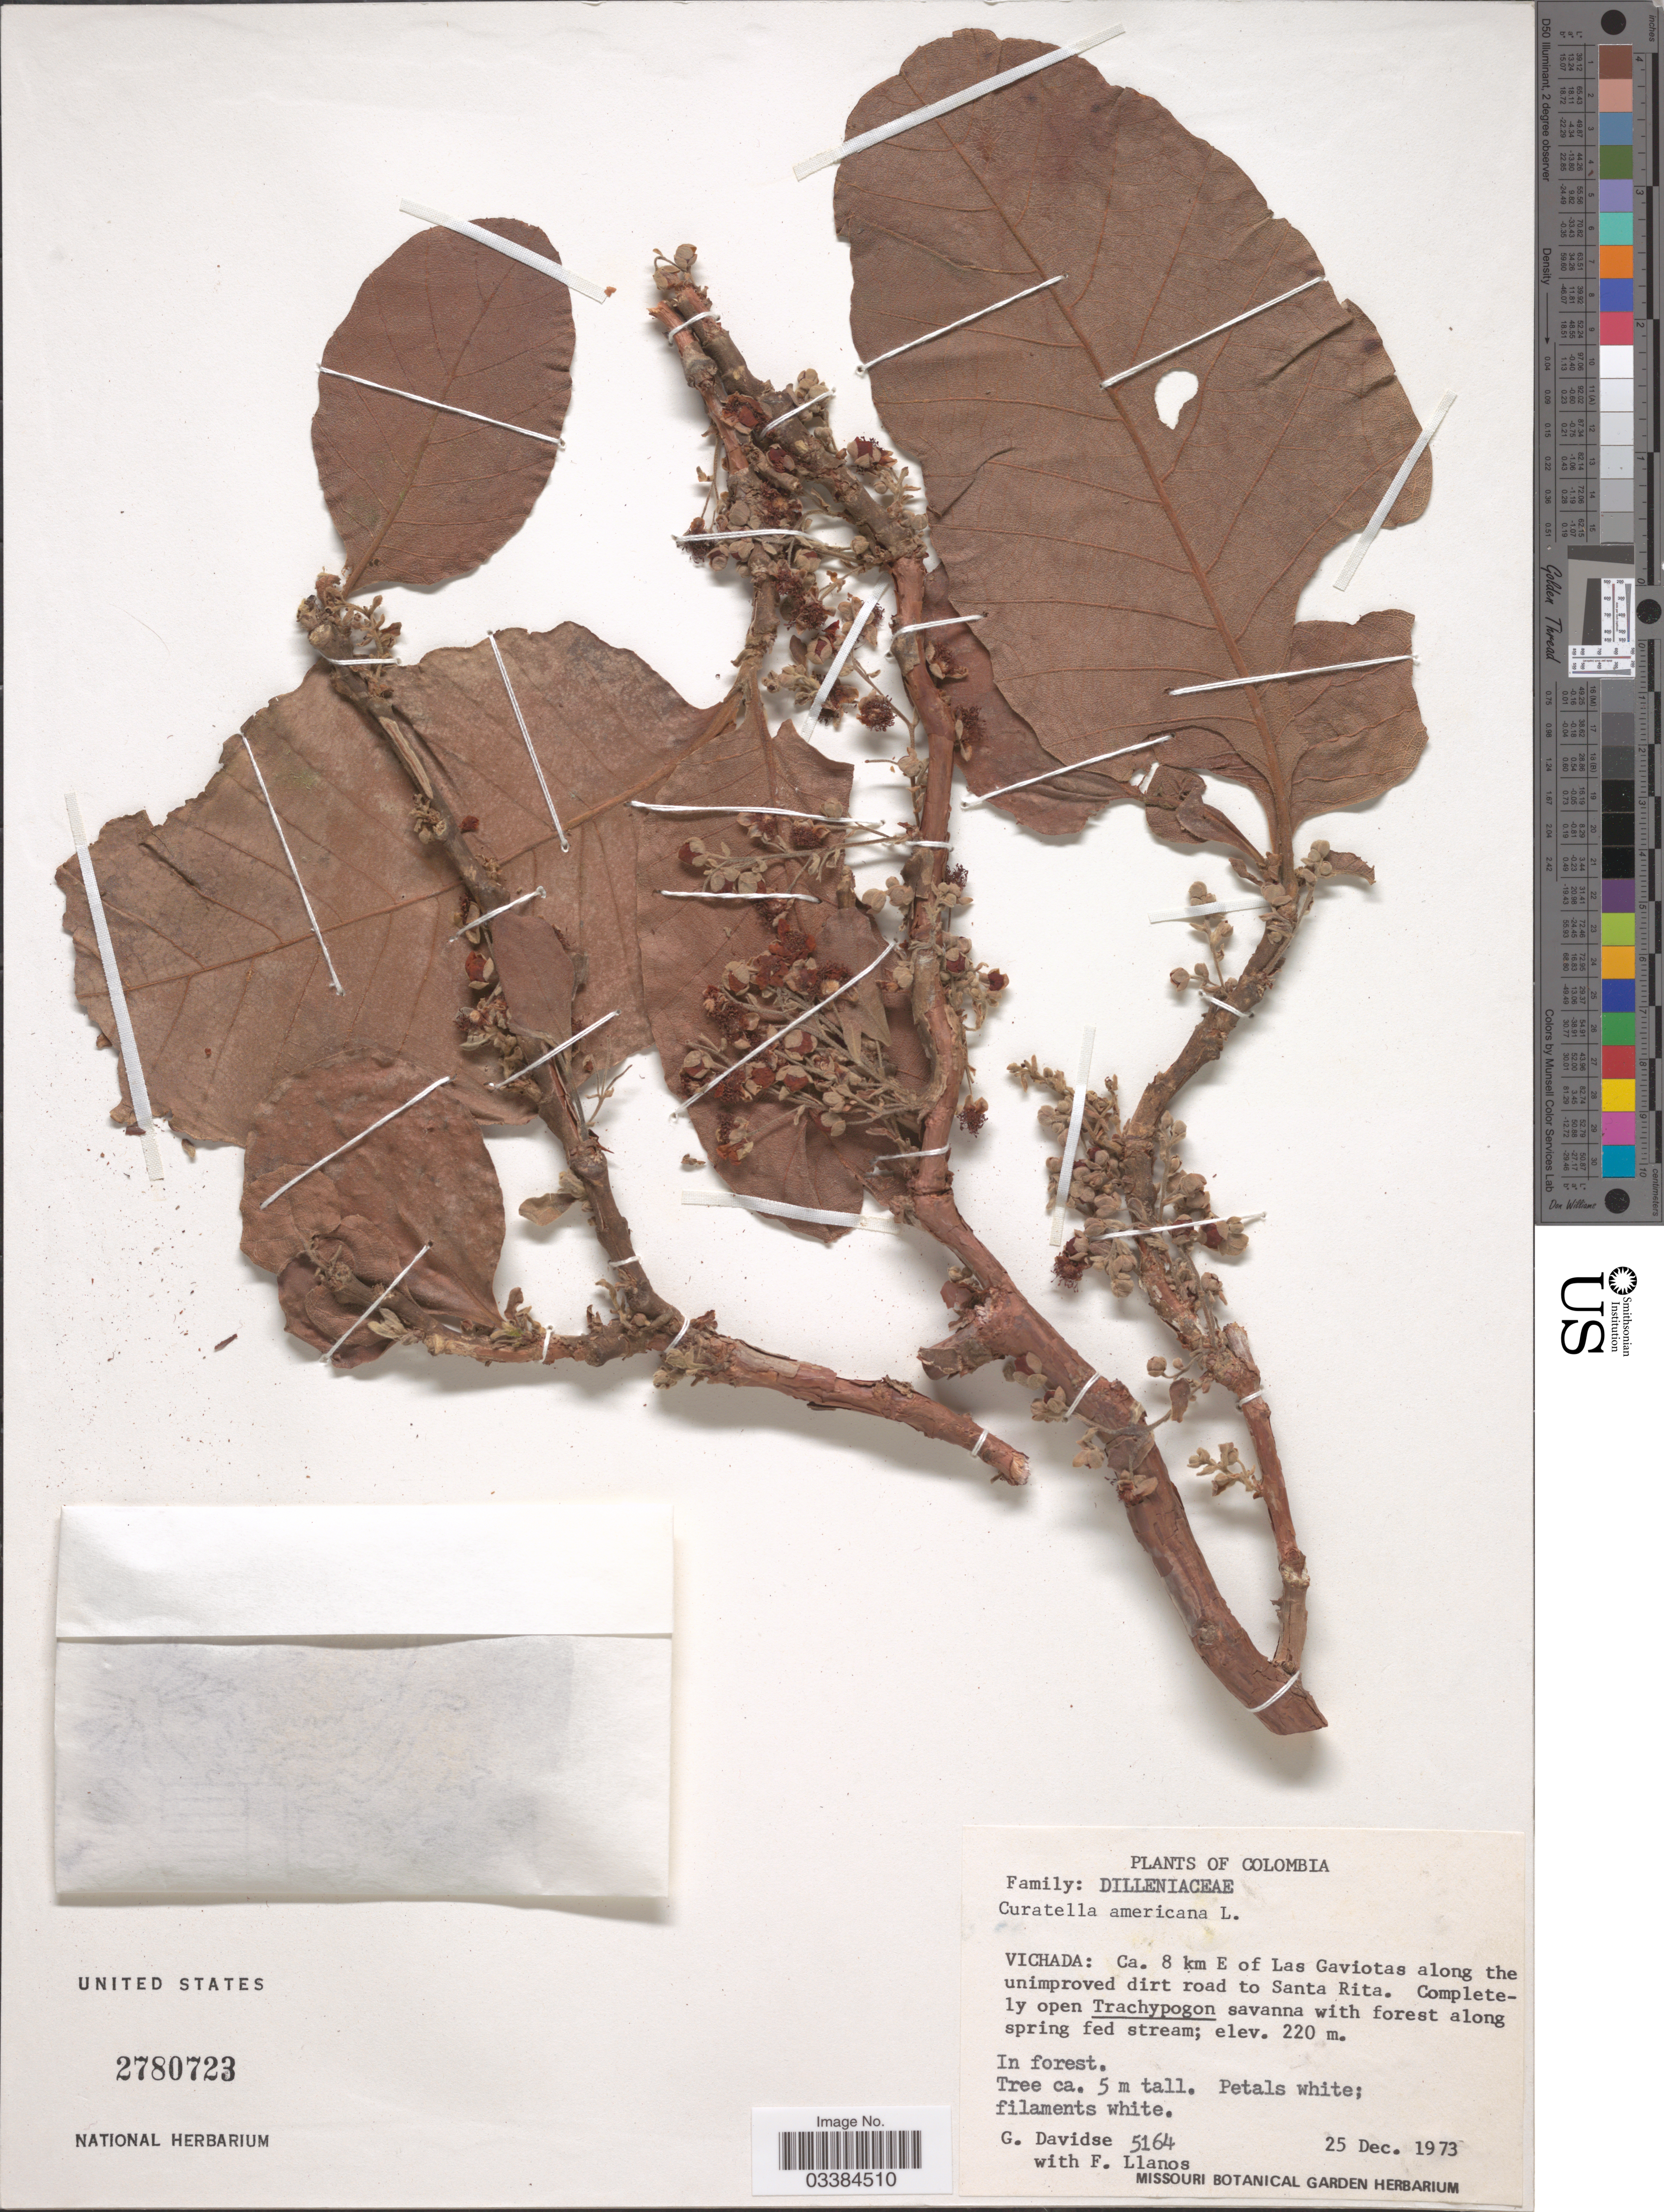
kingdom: Plantae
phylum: Tracheophyta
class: Magnoliopsida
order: Dilleniales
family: Dilleniaceae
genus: Curatella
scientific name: Curatella americana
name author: L.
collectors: G. Davidse & F. Llanos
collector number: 5164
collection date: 1973-12-25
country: Colombia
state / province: Vichada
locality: Ca. 8 km E of Las Gaviotas along the unimproved dirt road to Santa Rita.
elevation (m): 220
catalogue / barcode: US 2780723